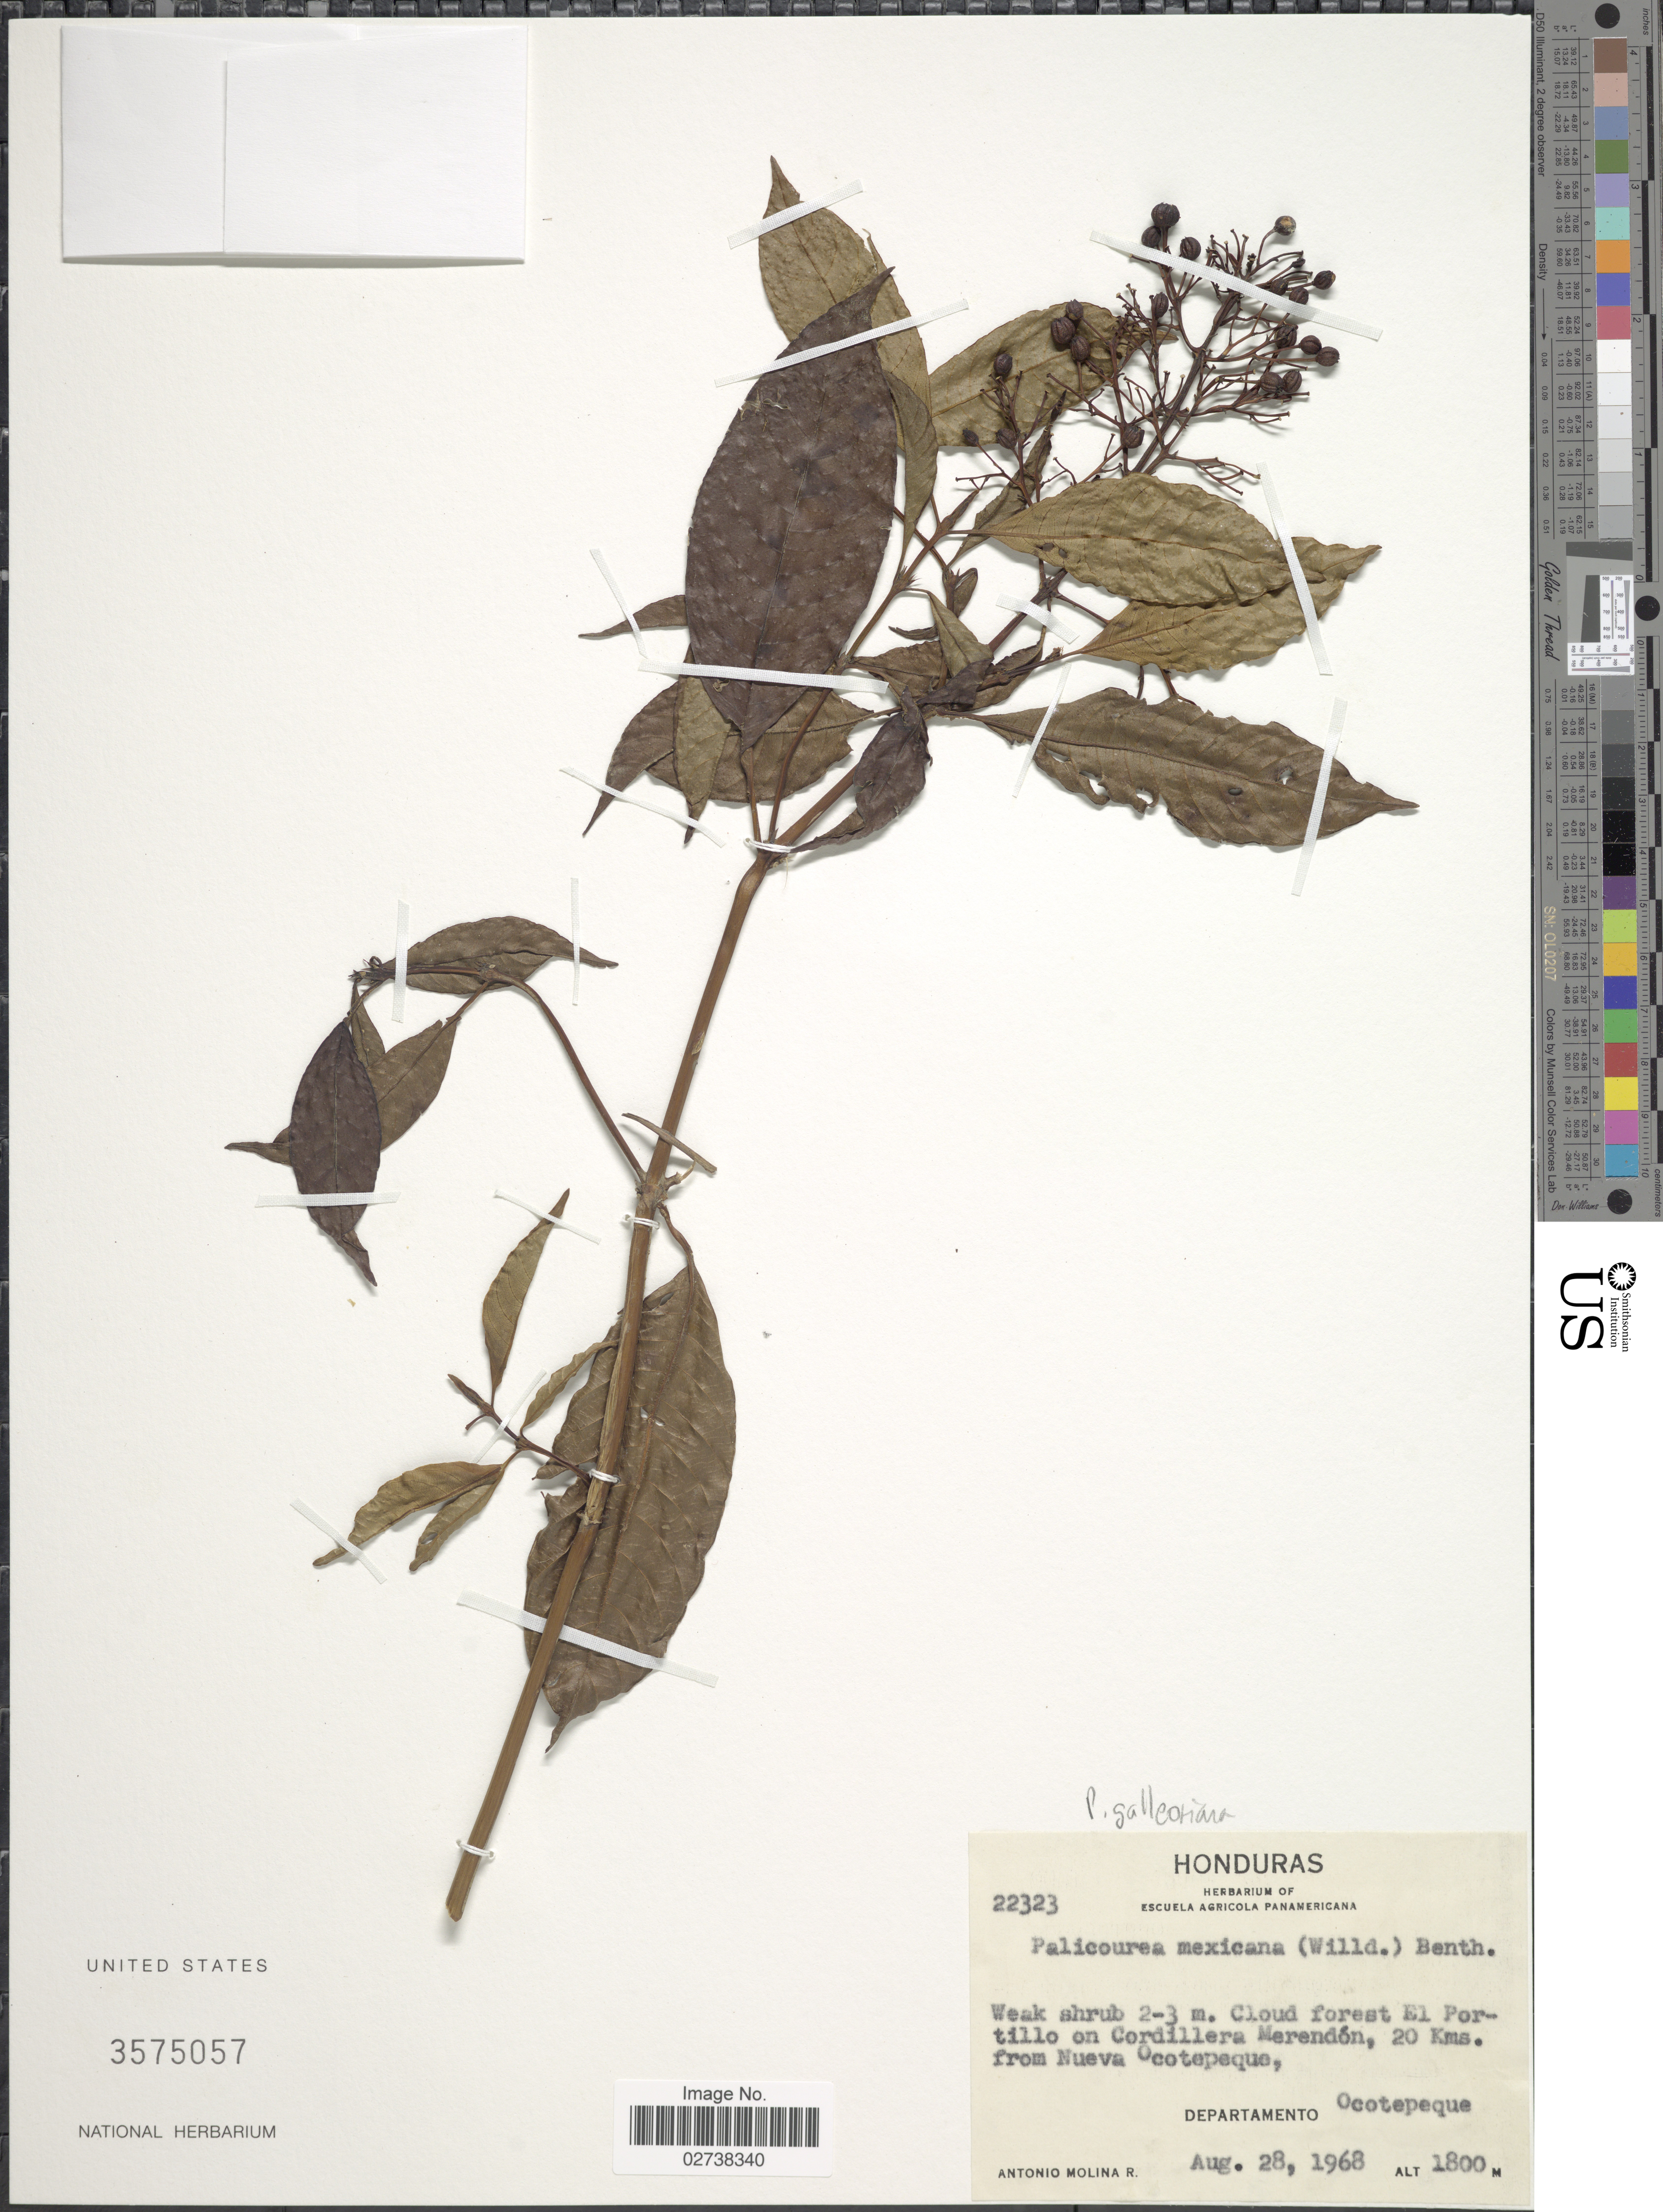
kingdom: Plantae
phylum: Tracheophyta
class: Magnoliopsida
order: Gentianales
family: Rubiaceae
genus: Palicourea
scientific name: Palicourea galeottiana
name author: M. Martens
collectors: A. Molina R.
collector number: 22323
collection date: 1968-08-28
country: Honduras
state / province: Ocotepeque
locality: Cloud forest El Portillo on Cordillera Merendon, 20 Kms. from Nueva Ocotepeque, Departamento Ocotepeque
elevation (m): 1800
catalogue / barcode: US 3575057